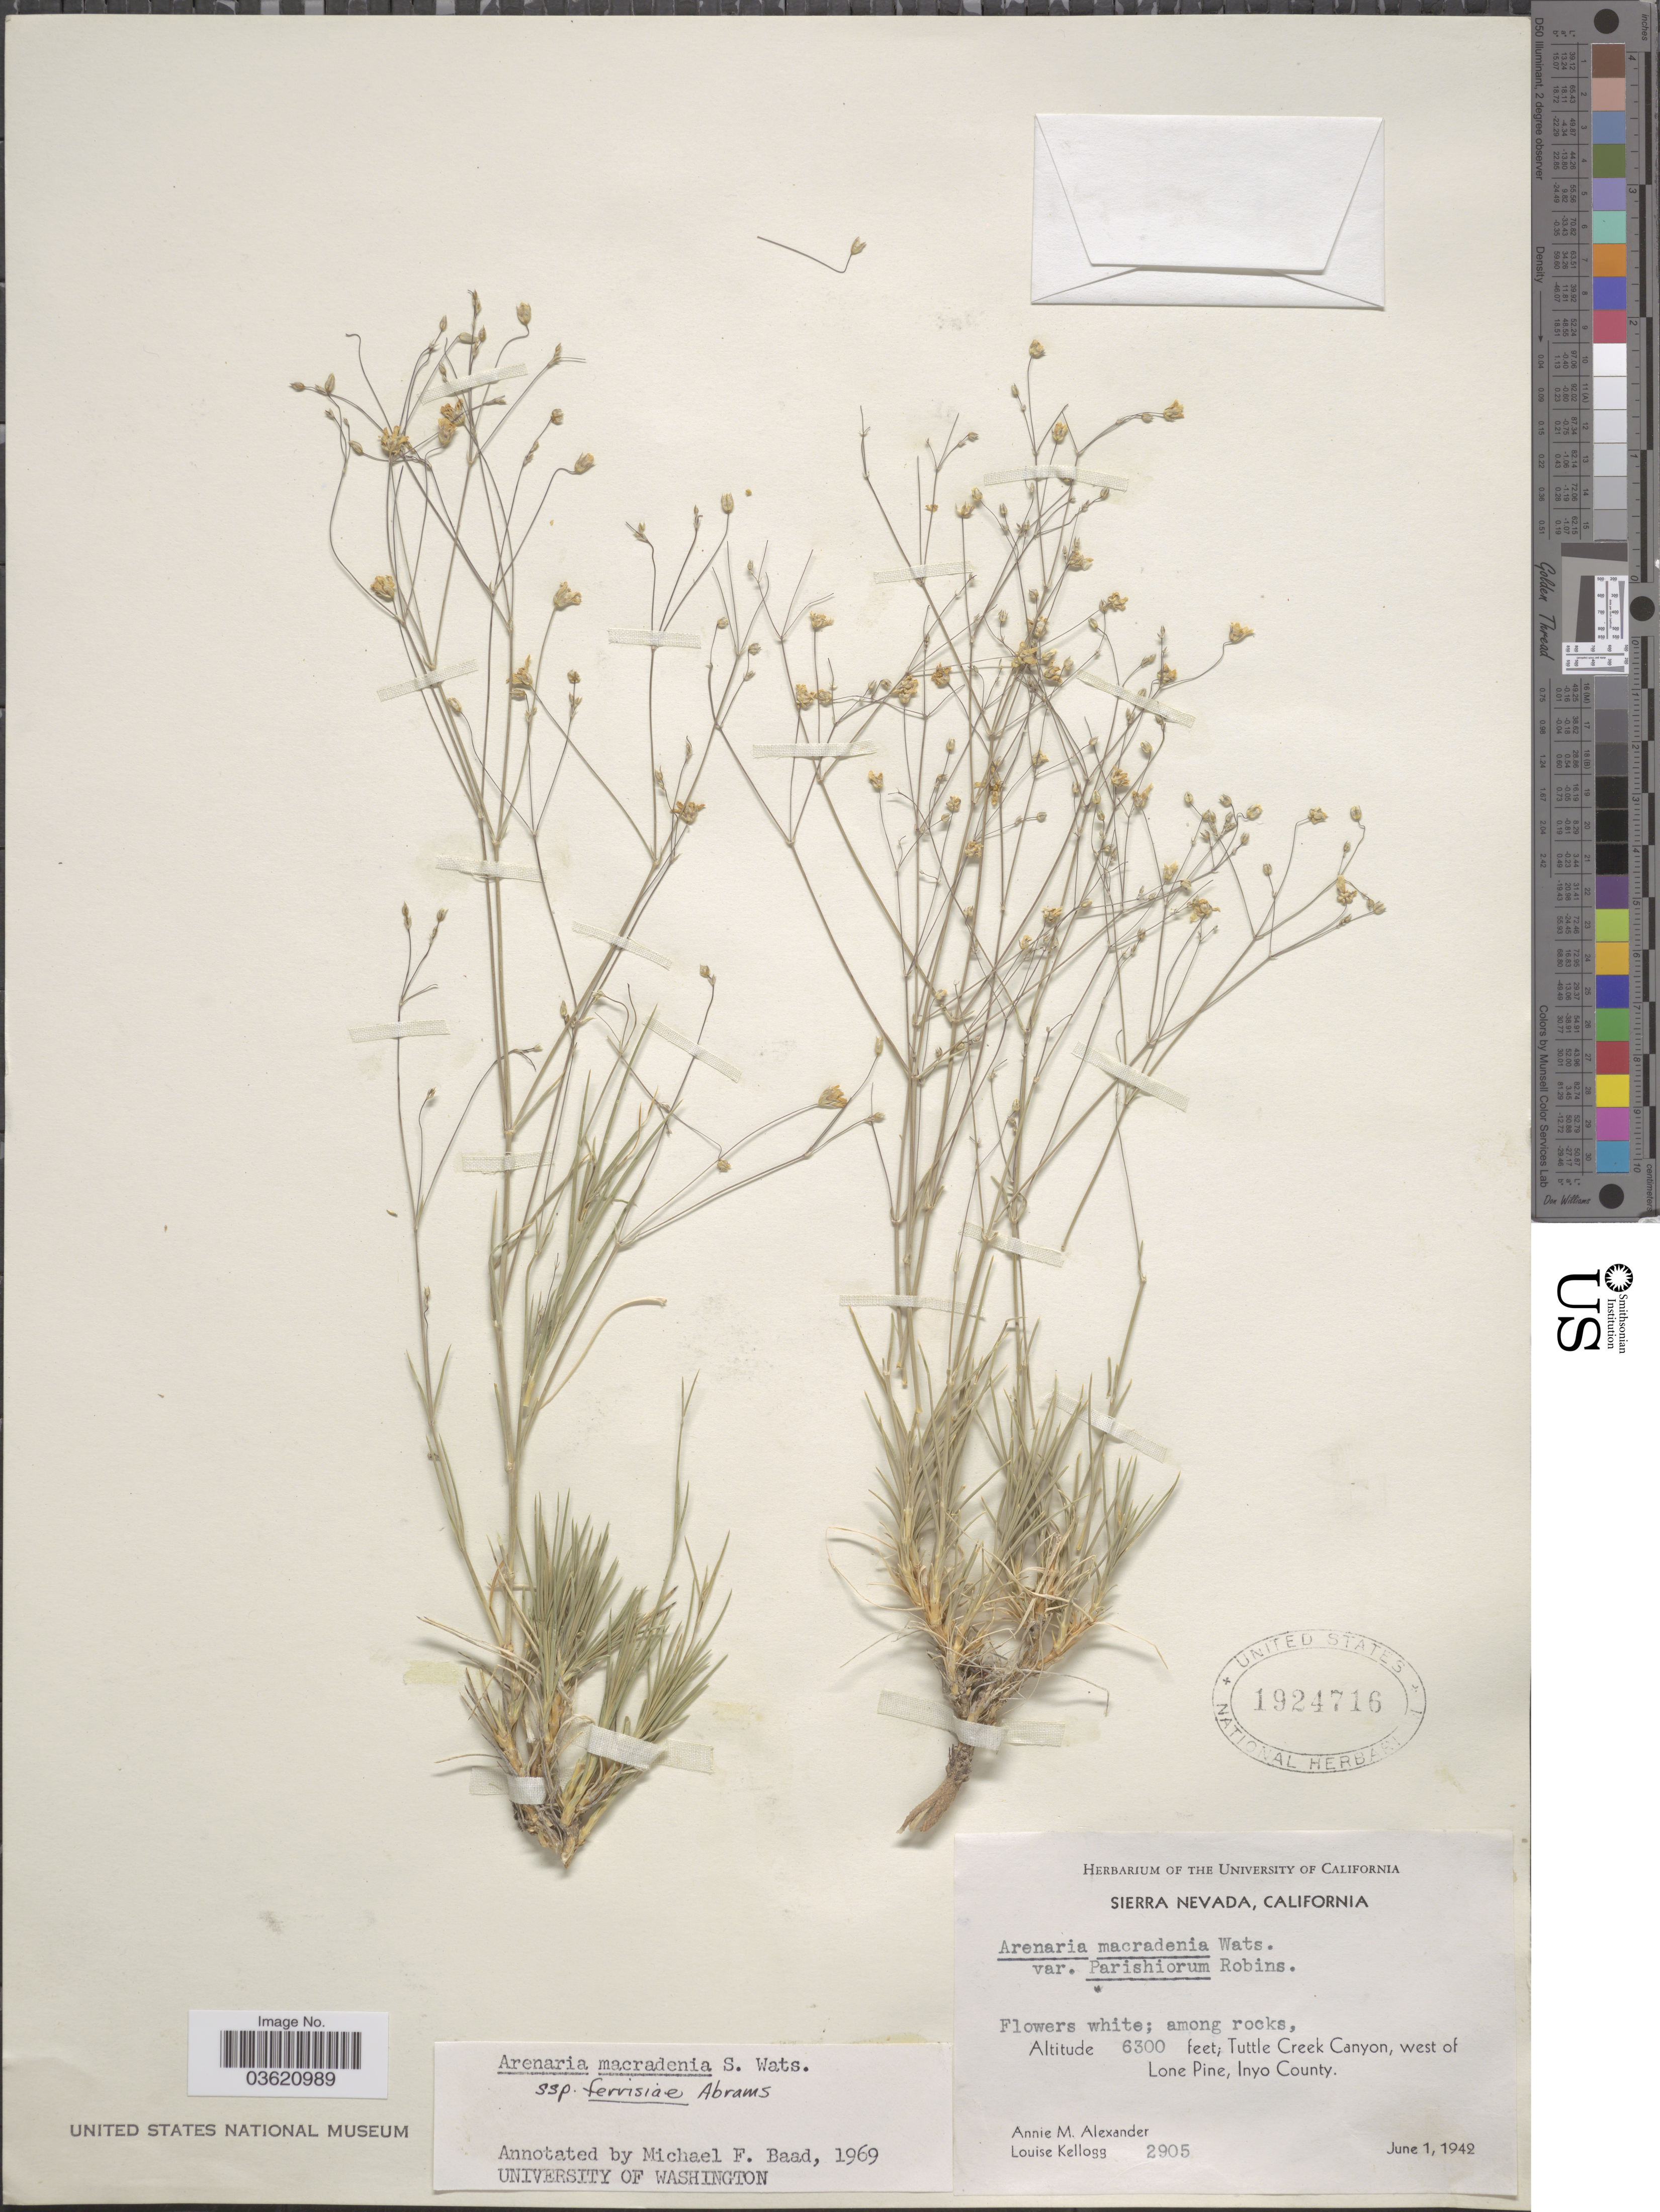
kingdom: Plantae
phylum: Tracheophyta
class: Magnoliopsida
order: Caryophyllales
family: Caryophyllaceae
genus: Eremogone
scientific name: Eremogone ferrisiae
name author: (Abrams) R.L. Hartm. & Rabeler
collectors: A. M. Alexander & L. Kellogg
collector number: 2905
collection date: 1942-06-01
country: United States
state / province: California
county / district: Inyo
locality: Sierra Nevada. Tuttle Creek Canyon, west of Lone Pine, Inyo County.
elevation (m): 1920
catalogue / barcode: US 1924716